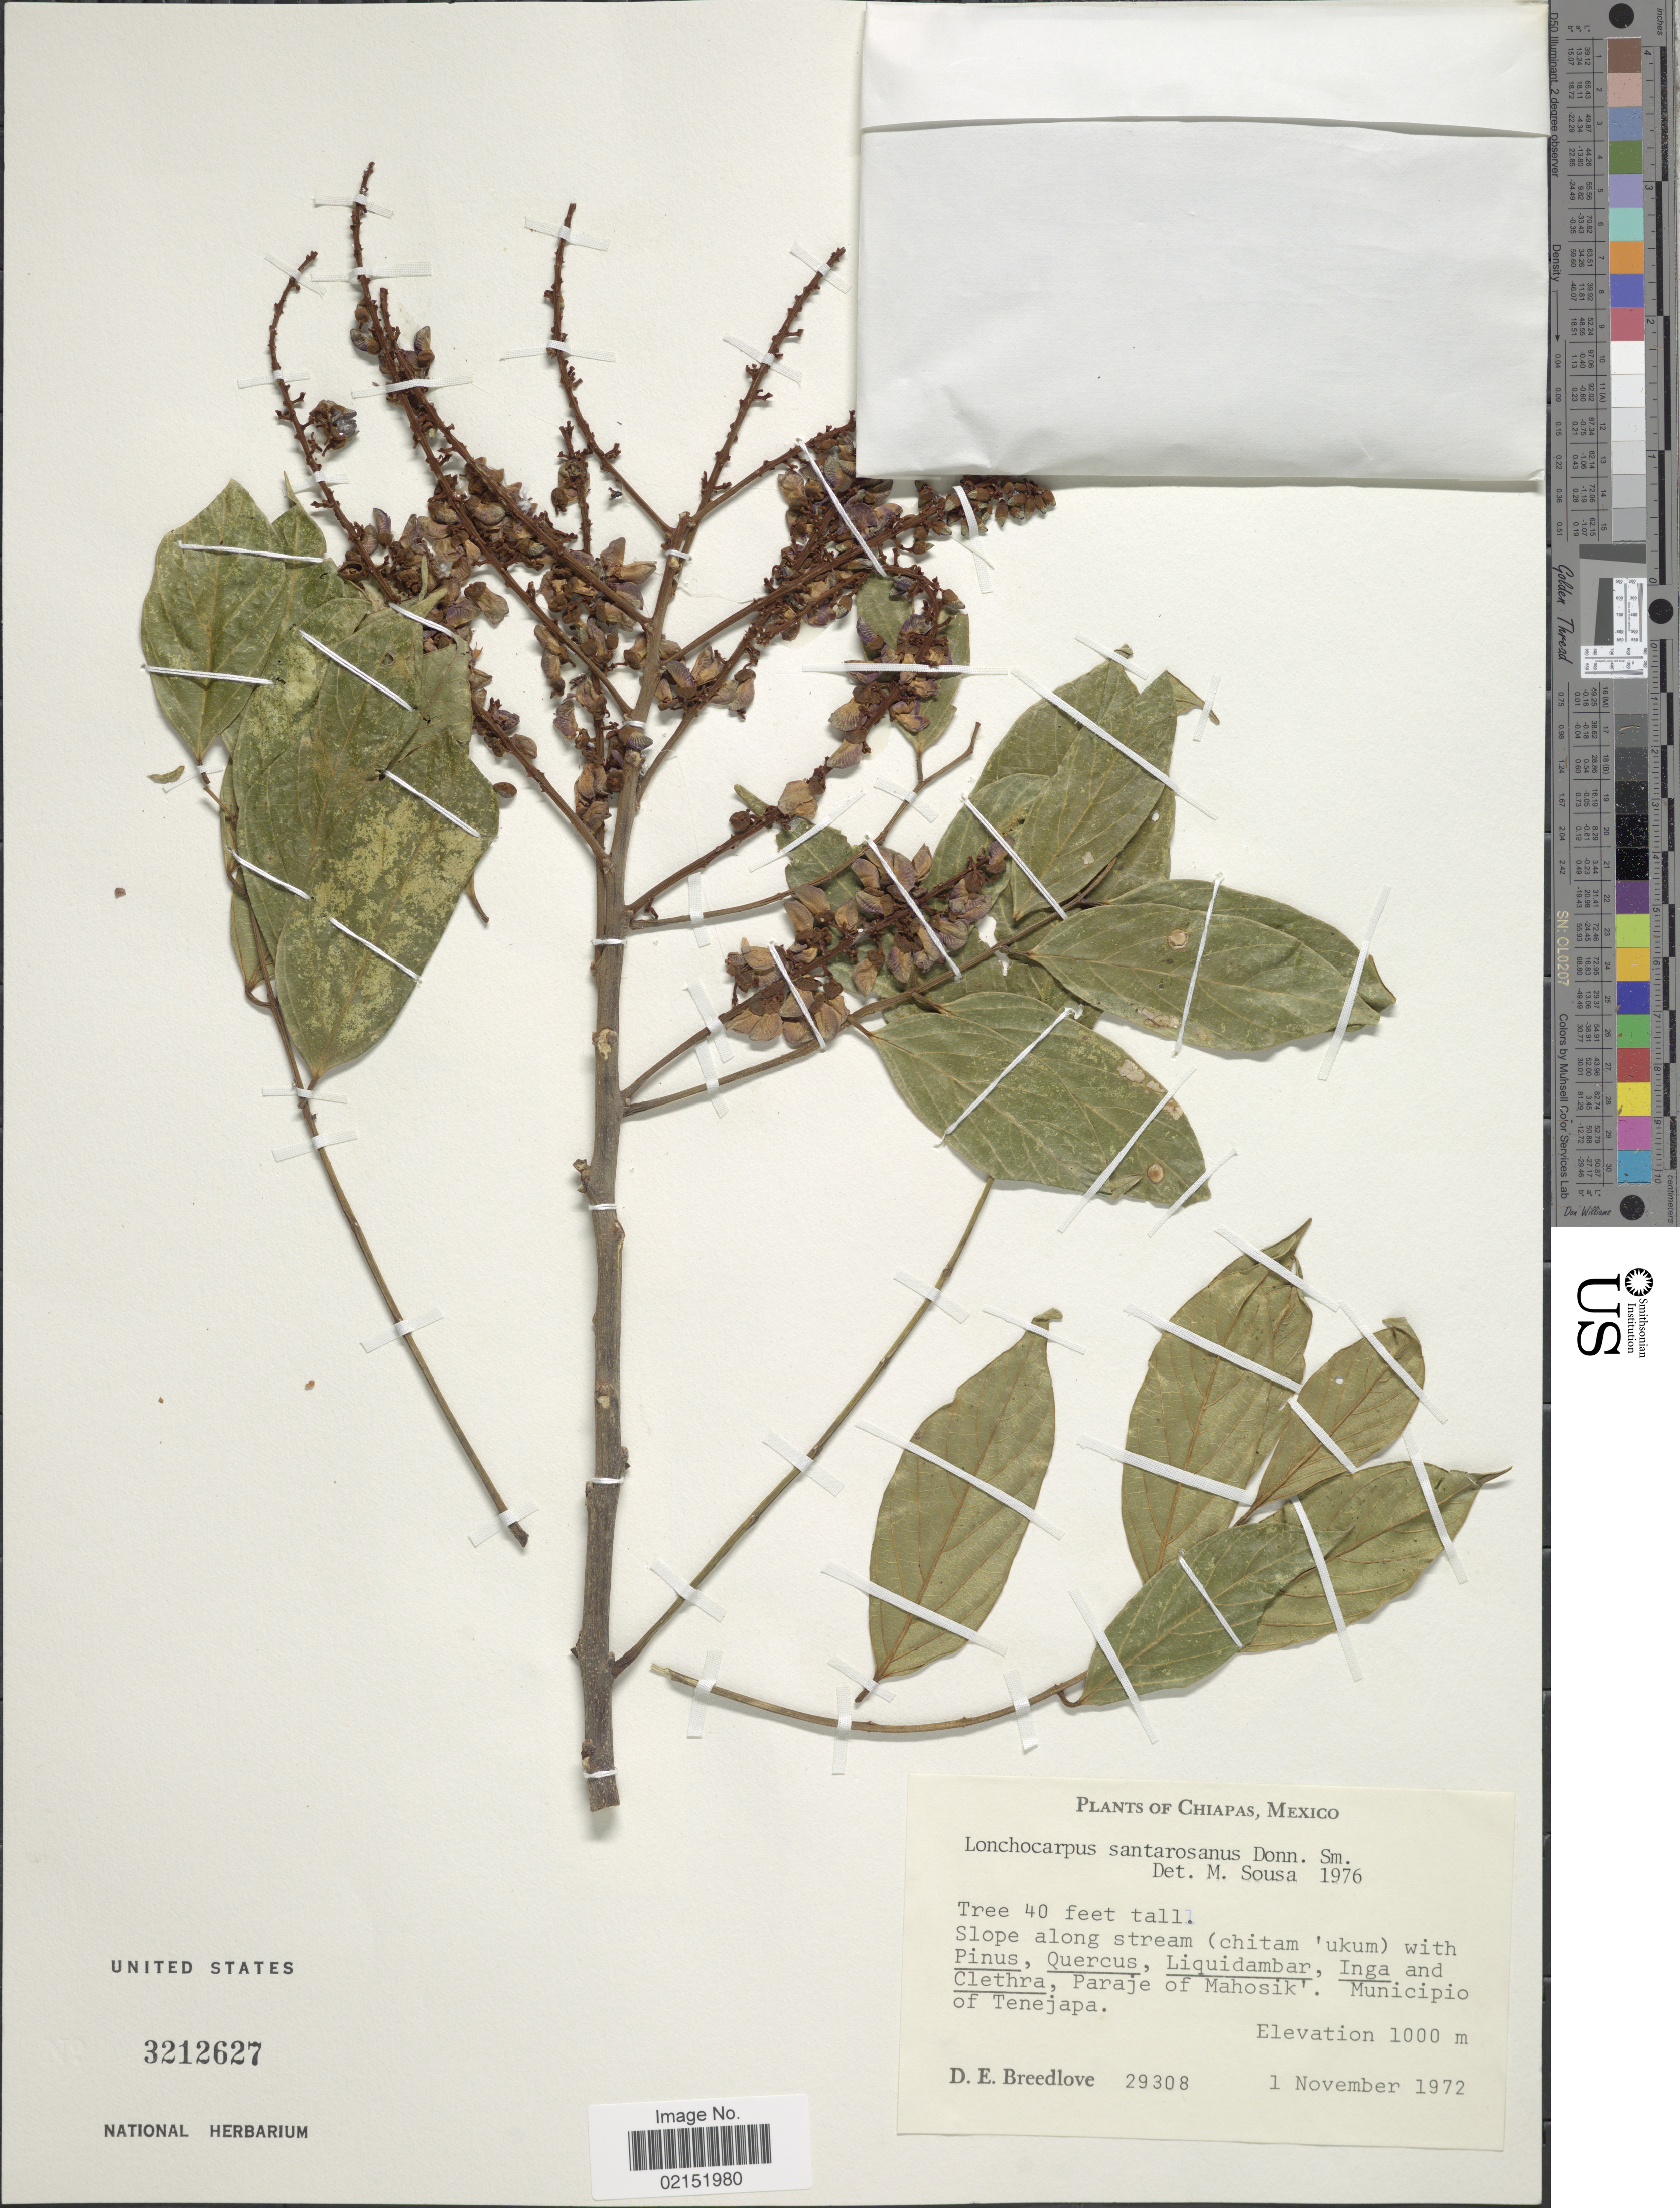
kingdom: Plantae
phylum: Tracheophyta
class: Magnoliopsida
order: Fabales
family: Fabaceae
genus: Lonchocarpus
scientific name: Lonchocarpus santarosanus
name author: Donn. Sm.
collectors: D. E. Breedlove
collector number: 29308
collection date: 1972-11-01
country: Mexico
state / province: Chiapas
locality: Slope along stream (chitam'ukum) Municipio of Tenejapa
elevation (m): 1000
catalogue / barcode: US 3212627